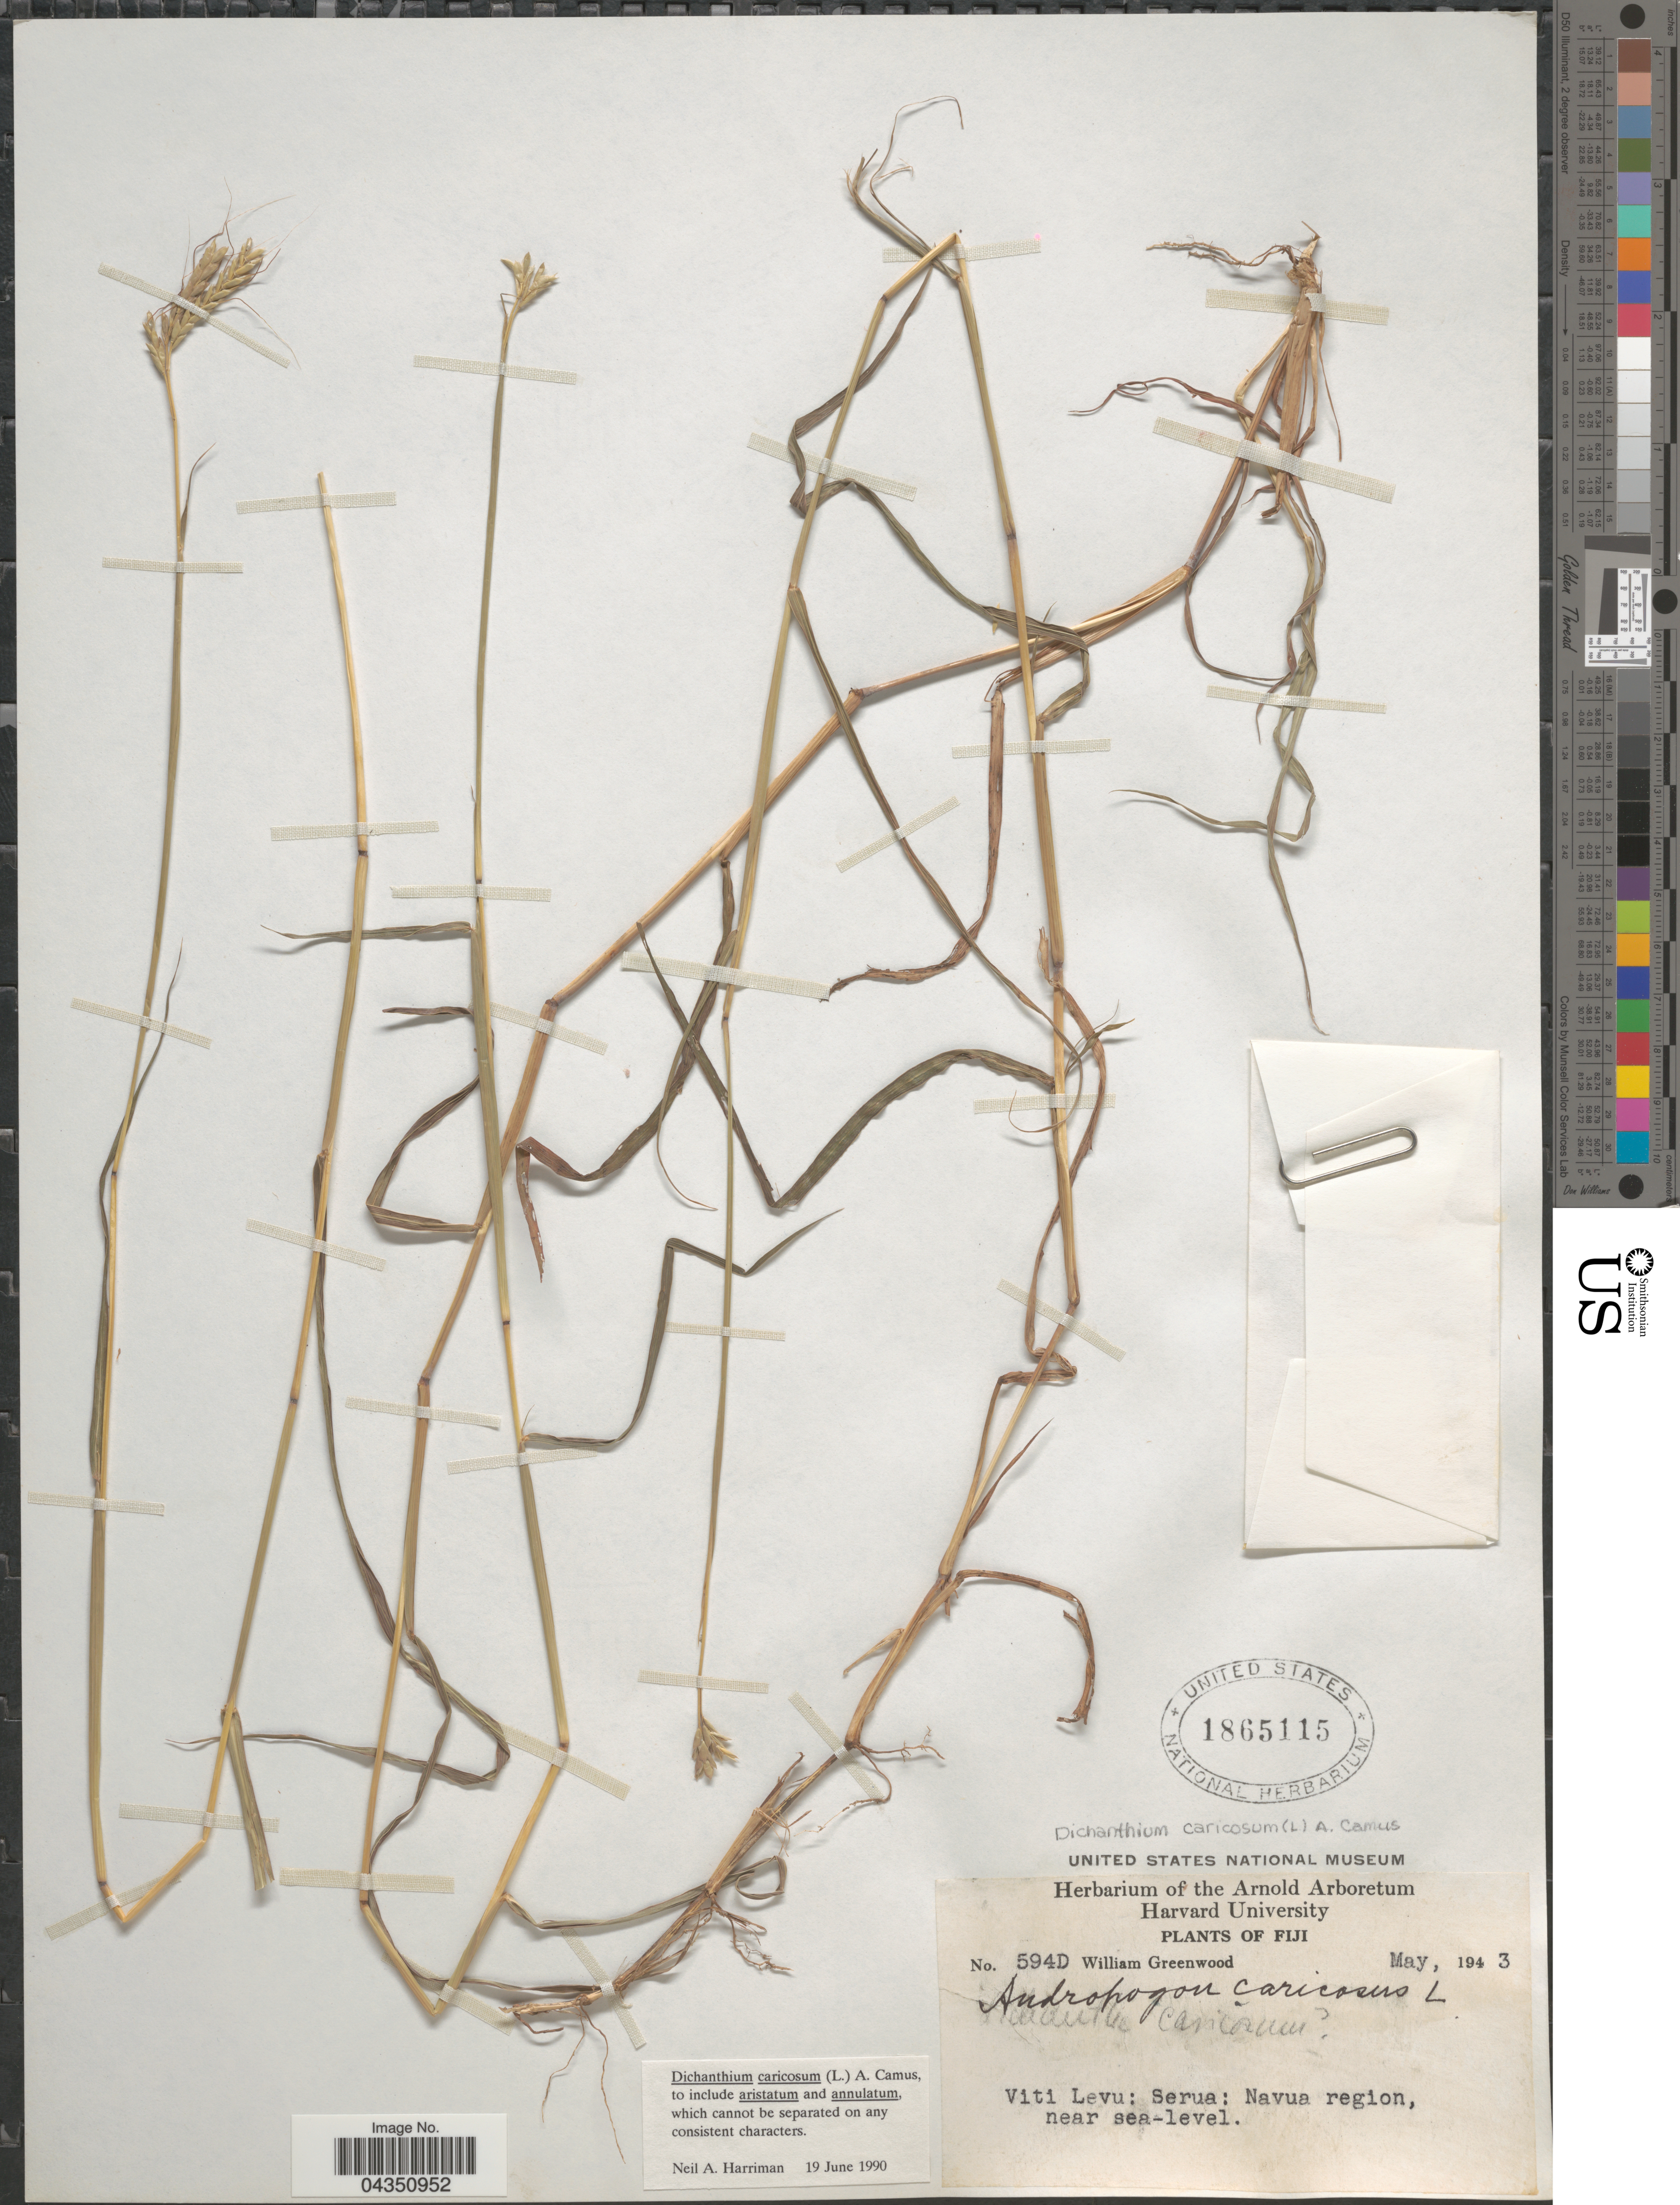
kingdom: Plantae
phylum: Tracheophyta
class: Liliopsida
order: Poales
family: Poaceae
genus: Dichanthium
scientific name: Dichanthium caricosum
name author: (L.) A. Camus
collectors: W. Greenwood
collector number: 594D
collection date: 1943-05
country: Fiji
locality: Viti Levu: Serua: Navua region, near sea-level.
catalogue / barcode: US 1865115